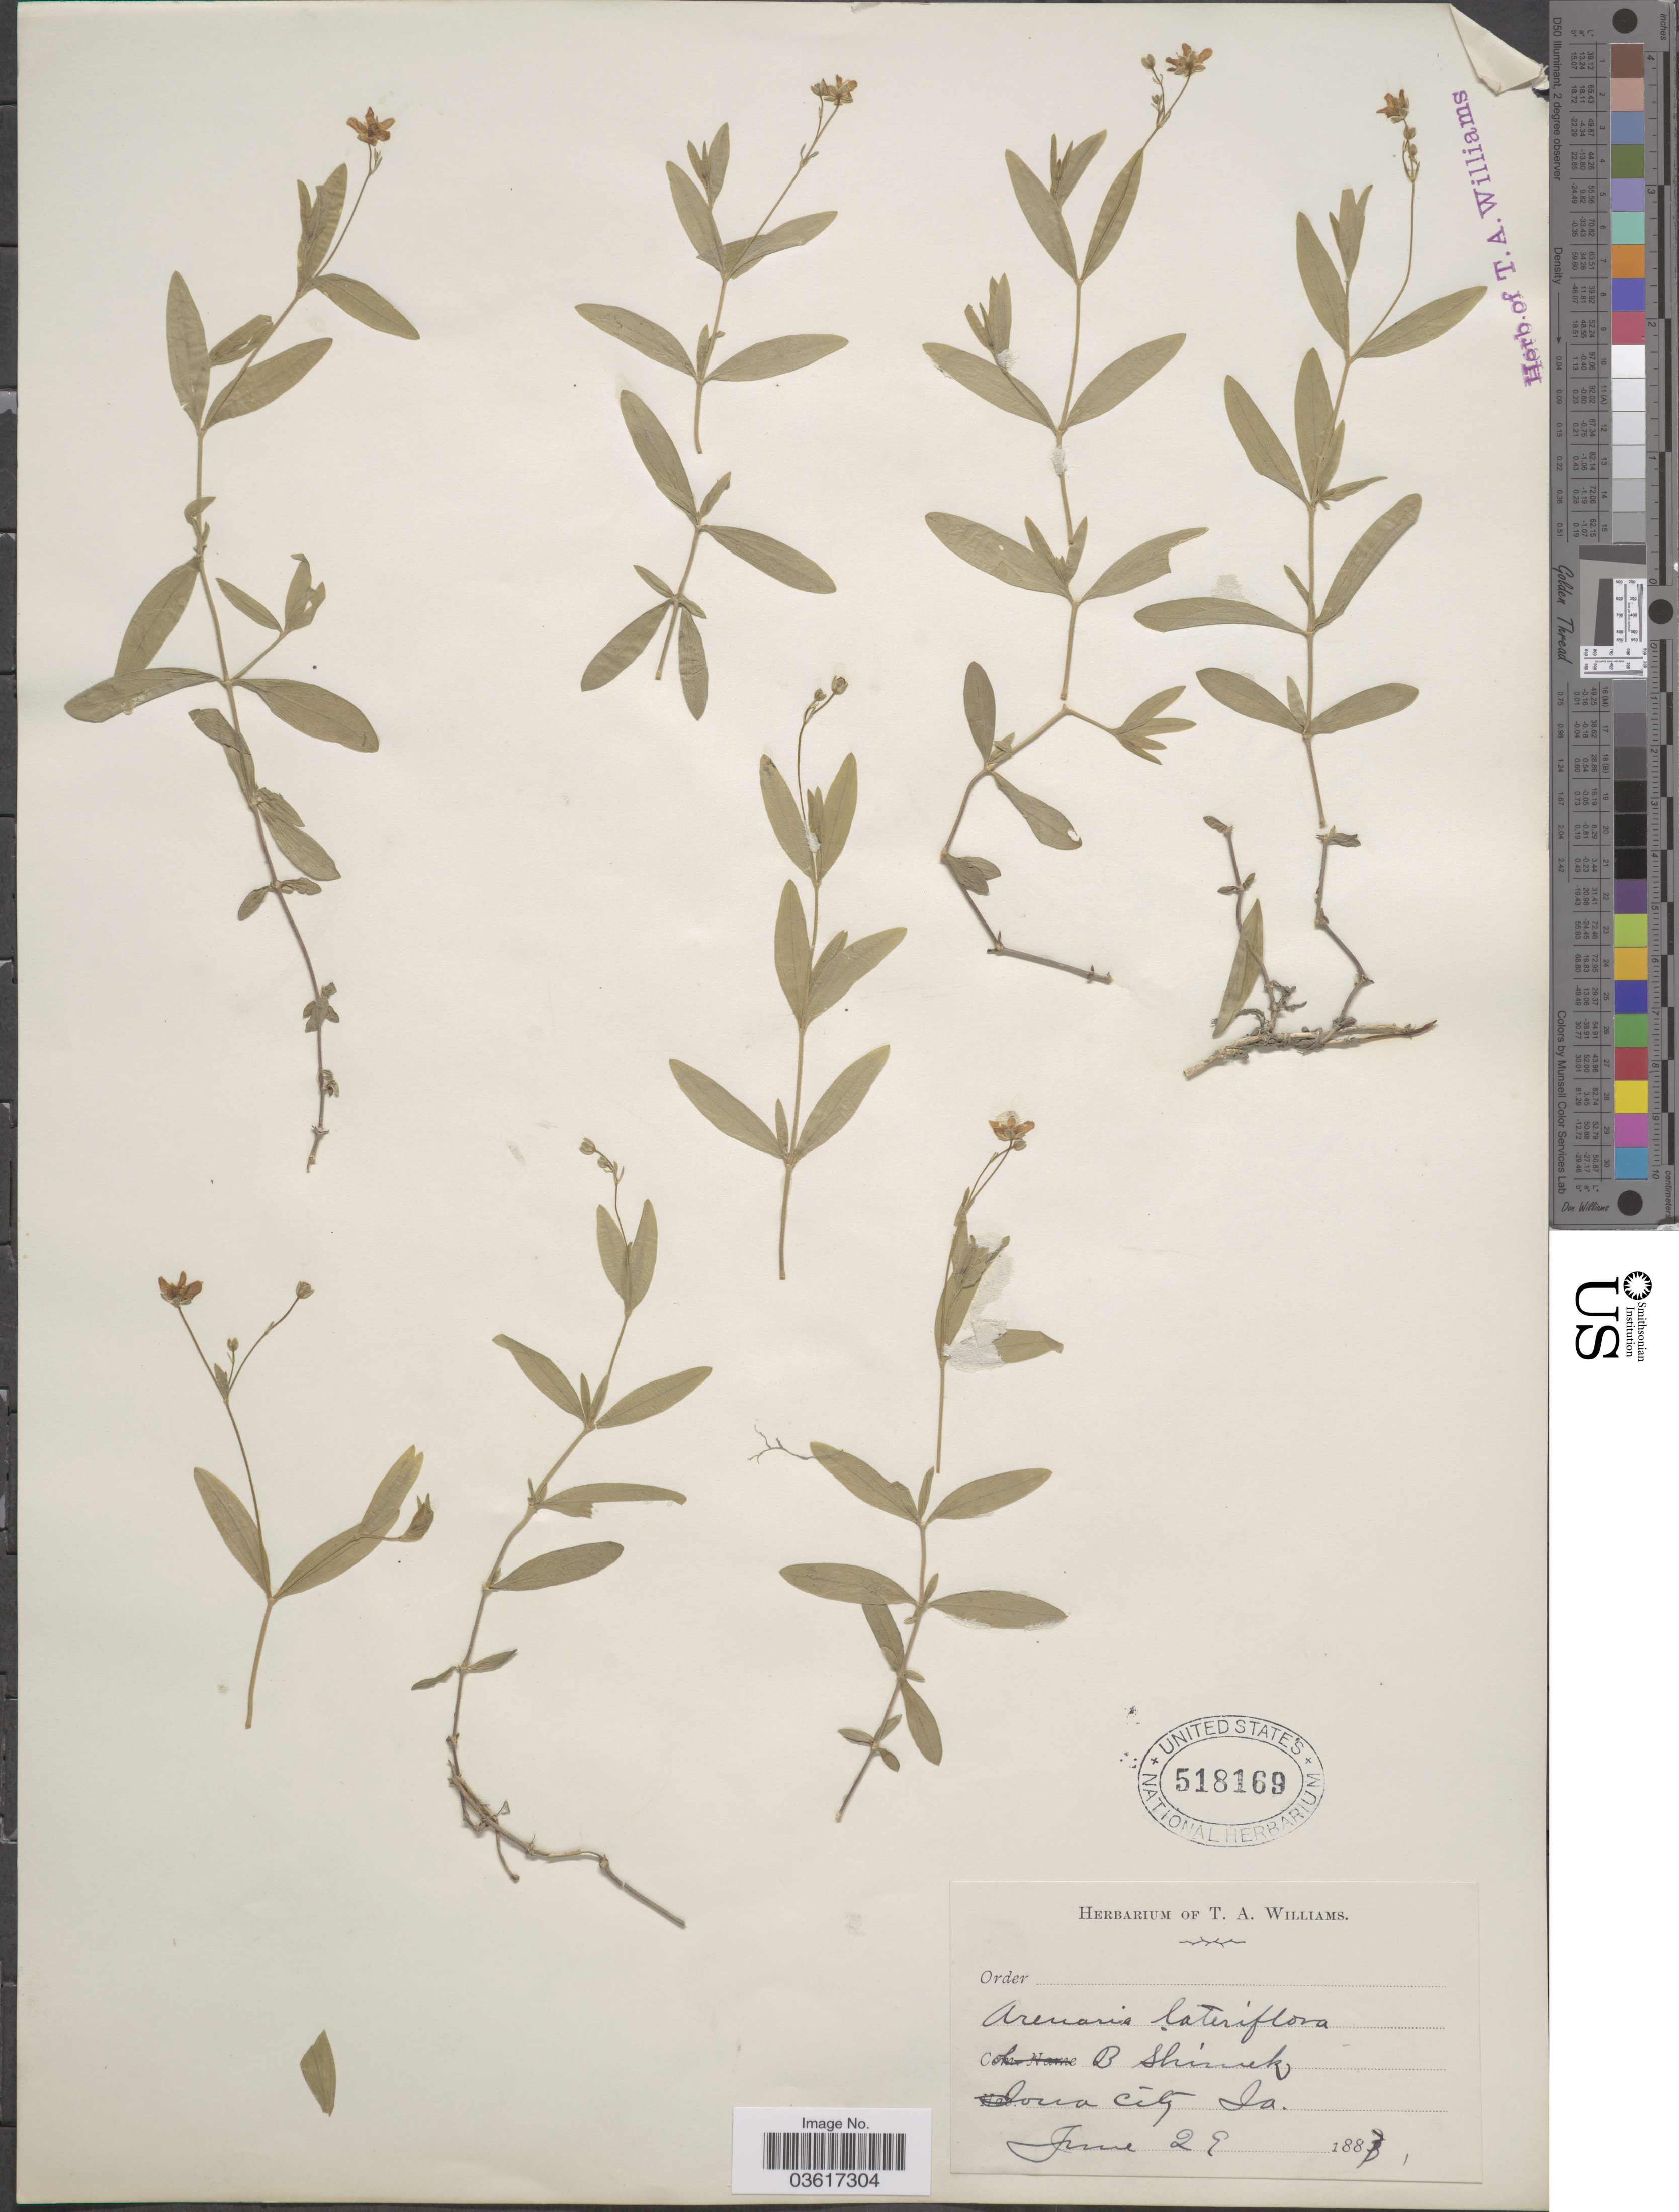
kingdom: Plantae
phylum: Tracheophyta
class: Magnoliopsida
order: Caryophyllales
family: Caryophyllaceae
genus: Moehringia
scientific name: Moehringia lateriflora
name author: (L.) Fenzl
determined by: Strong, Mark T., (BOT), Smithsonian Institution - National Museum of Natural History (UNITED STATES)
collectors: B. Shimek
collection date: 1887-06-29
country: United States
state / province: Iowa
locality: Iowa City.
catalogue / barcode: US 518169